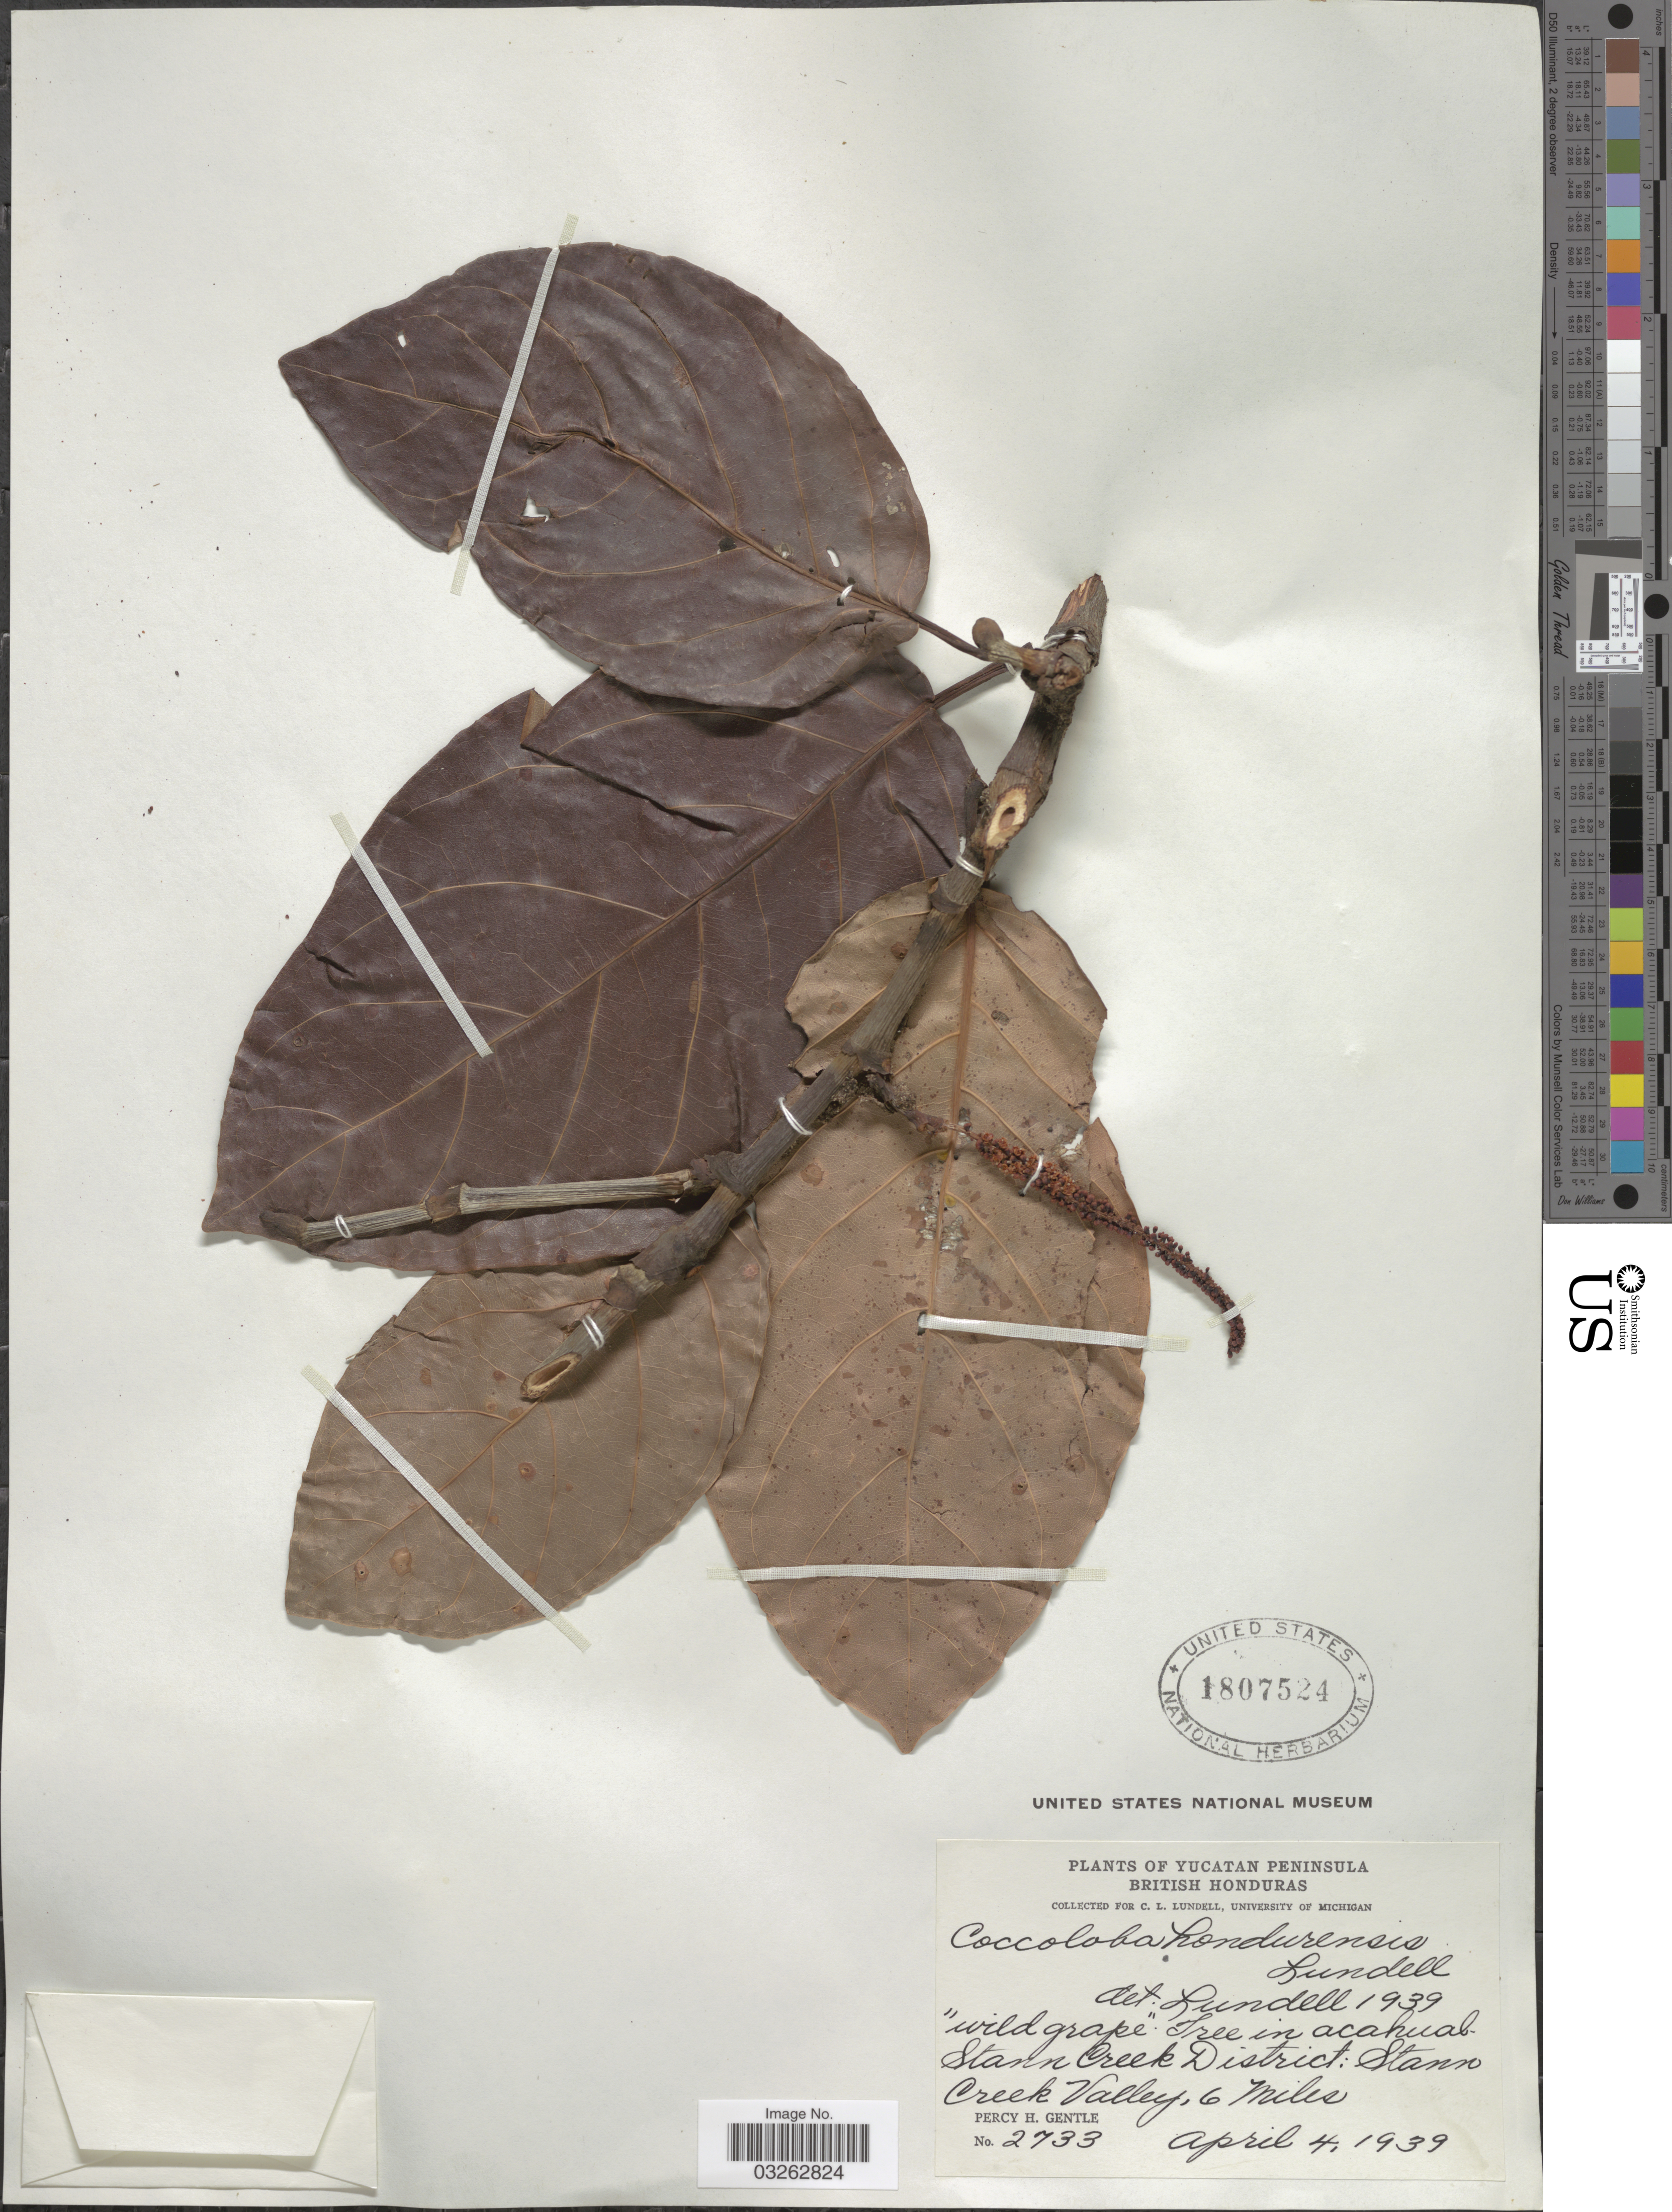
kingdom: Plantae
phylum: Tracheophyta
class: Magnoliopsida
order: Caryophyllales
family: Polygonaceae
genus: Coccoloba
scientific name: Coccoloba hondurensis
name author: Lundell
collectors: P. H. Gentle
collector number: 2733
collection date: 1939-04-04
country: Belize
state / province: Stann Creek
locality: Yucatan Peninsula. British Honduras. Stann Creek District: Stann Creek Valley, 6 miles.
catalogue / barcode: US 1807524